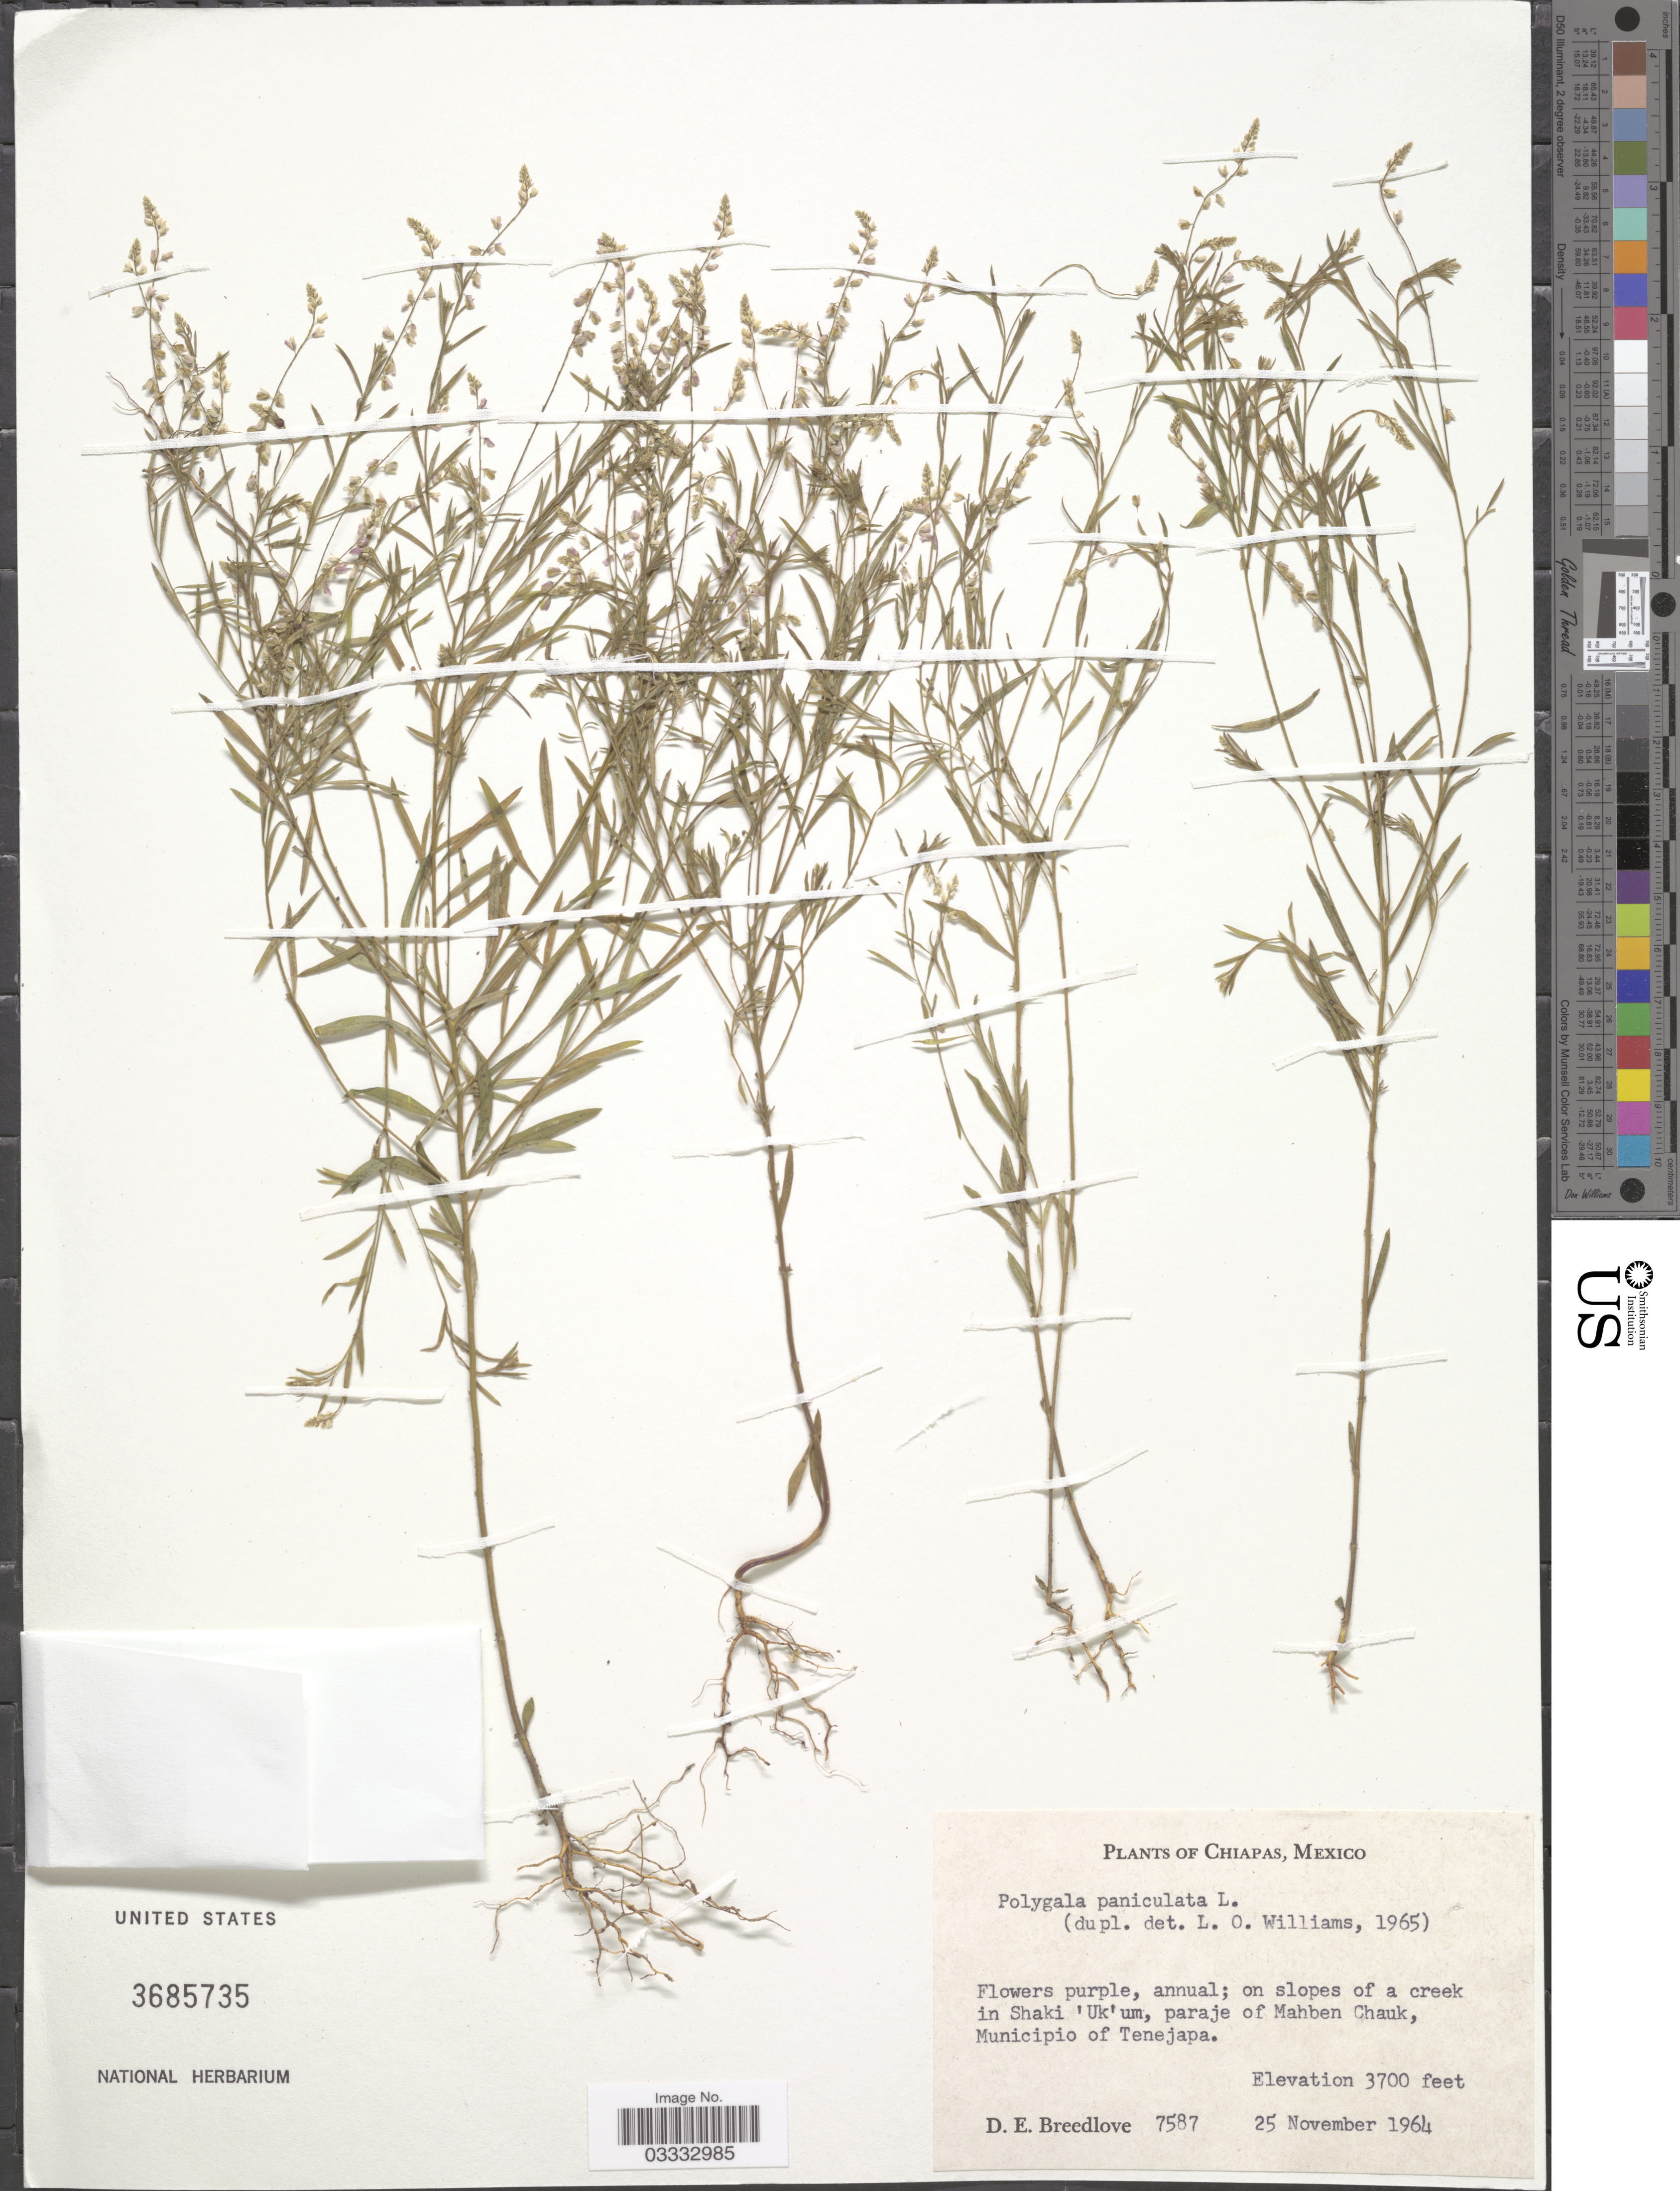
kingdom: Plantae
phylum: Tracheophyta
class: Magnoliopsida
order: Fabales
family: Polygalaceae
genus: Polygala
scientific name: Polygala paniculata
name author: L.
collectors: D. E. Breedlove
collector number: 7587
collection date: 1964-11-25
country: Mexico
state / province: Chiapas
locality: On slopes of a creek in Shaki 'Uk' um, paraje of Mahben Chauk, Municipio of Tenejapa.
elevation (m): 1128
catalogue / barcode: US 3685735